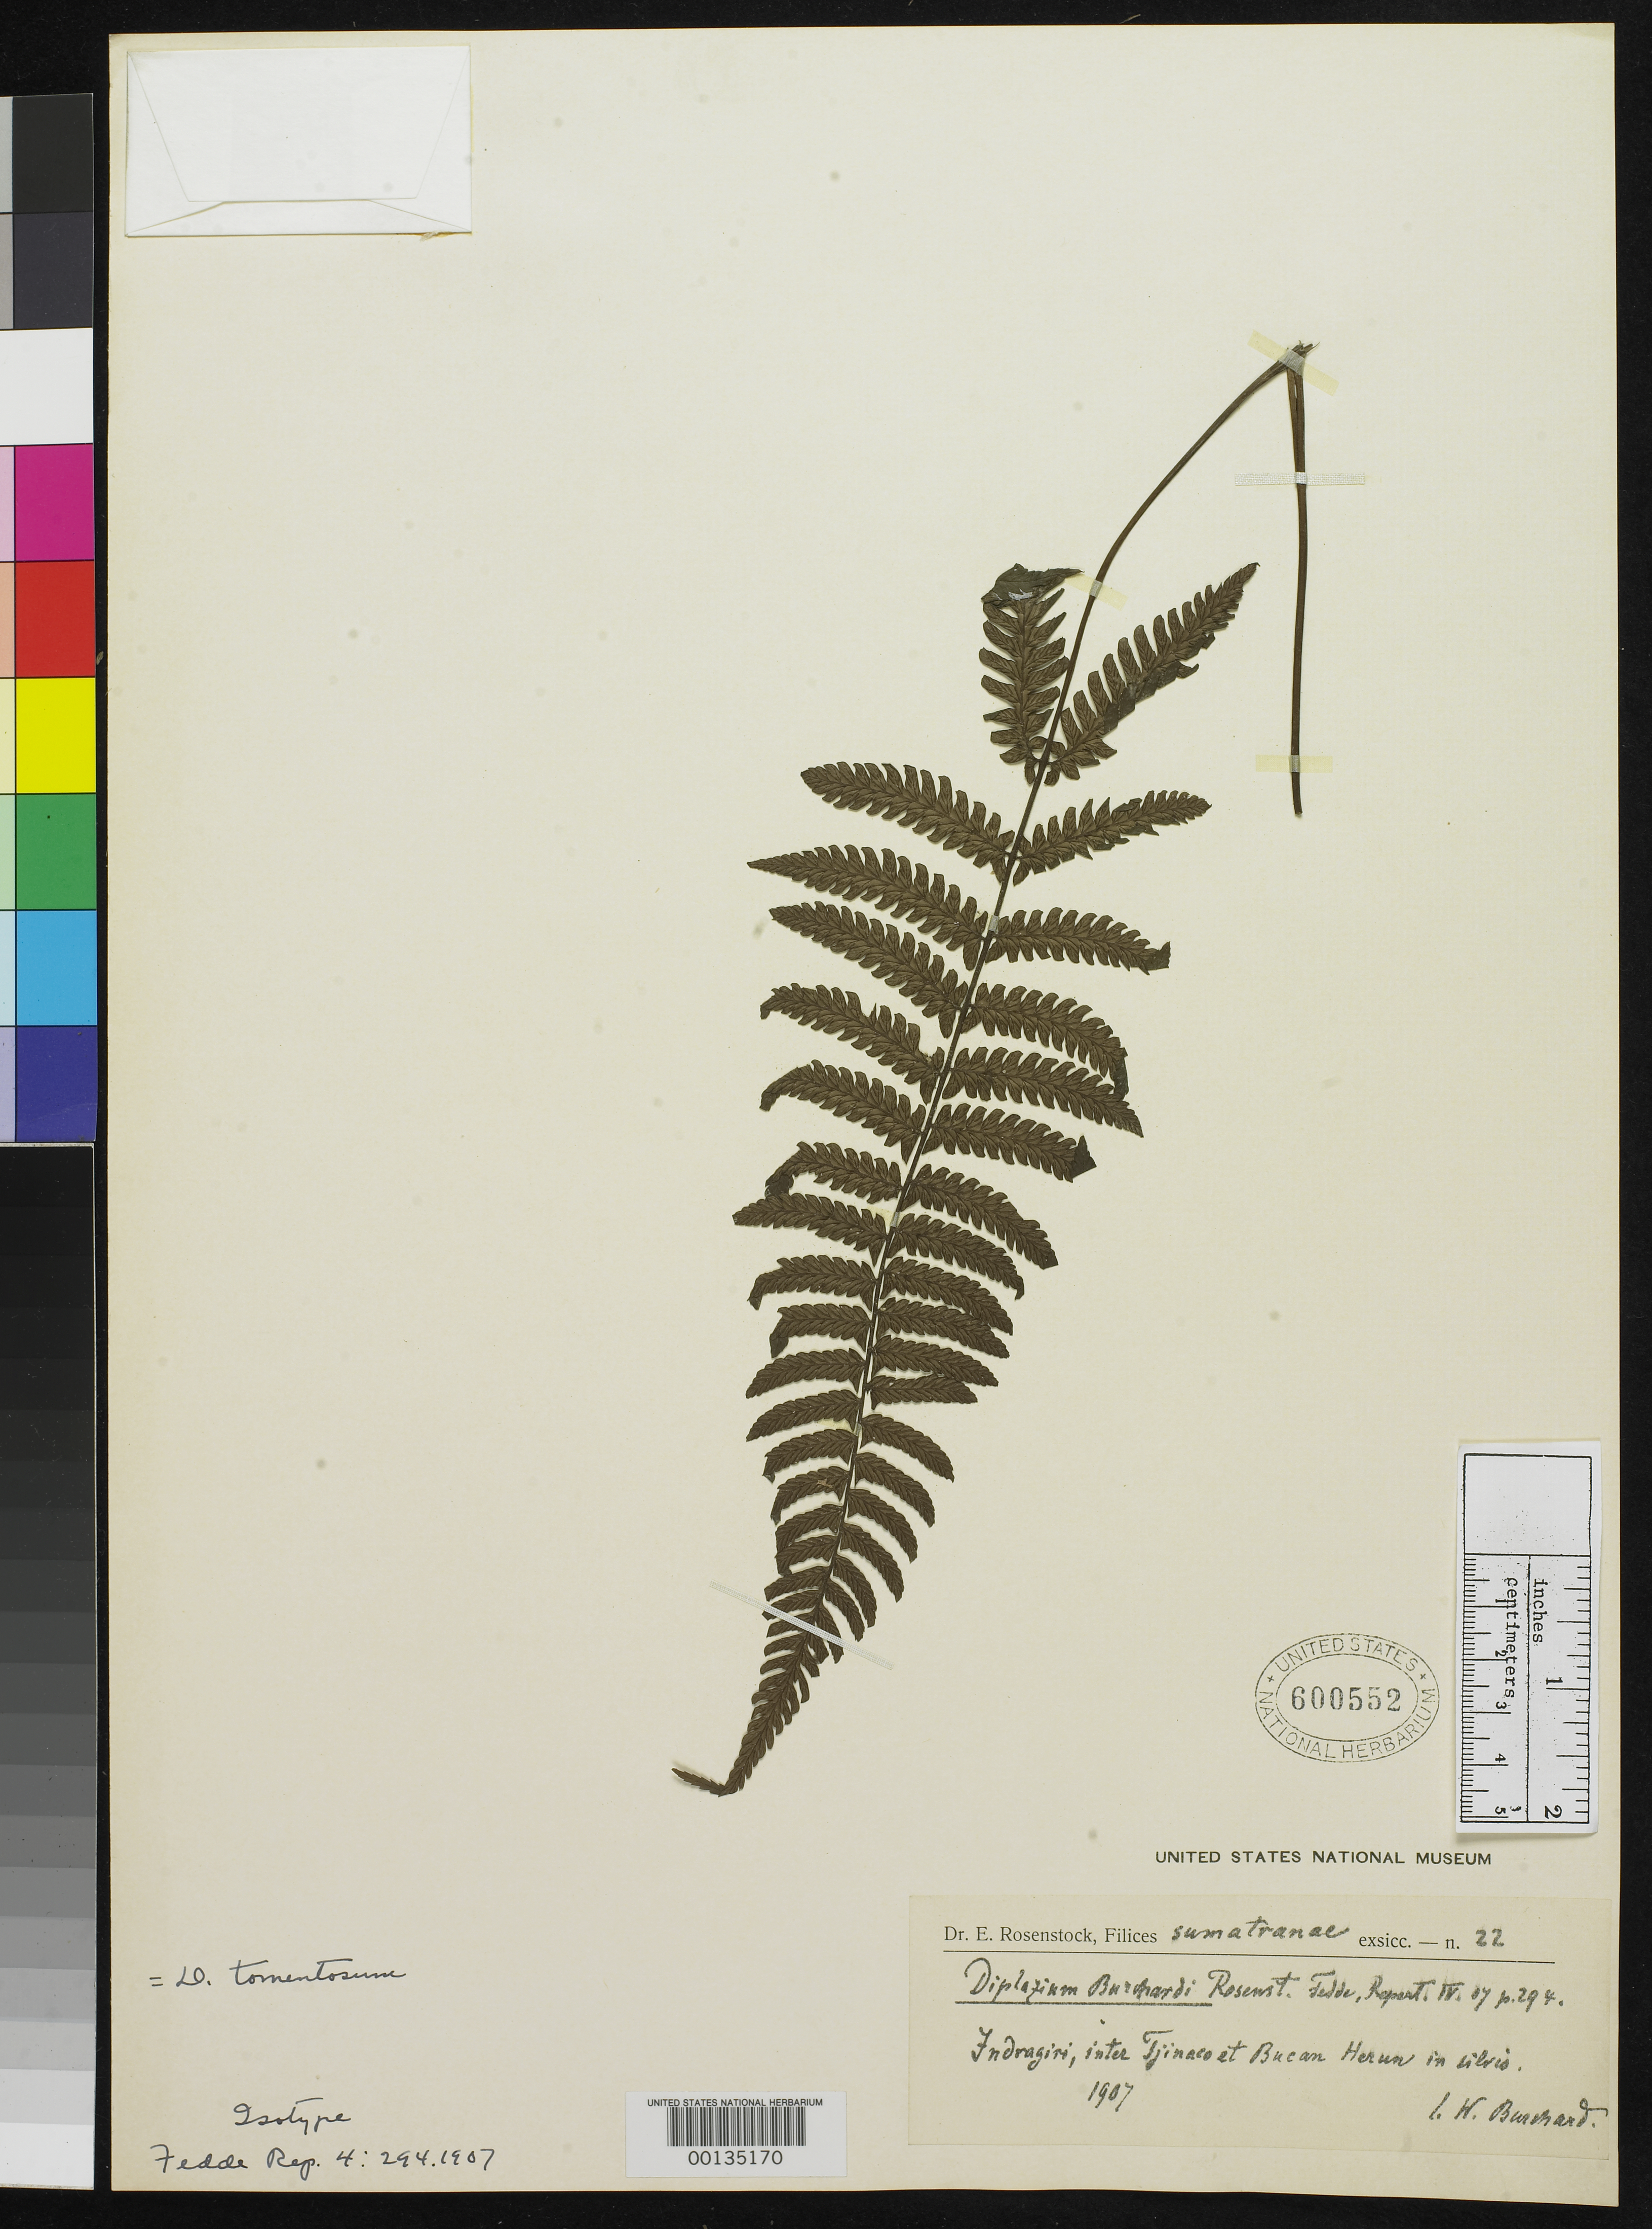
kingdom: Plantae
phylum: Tracheophyta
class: Polypodiopsida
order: Polypodiales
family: Athyriaceae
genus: Diplazium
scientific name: Diplazium burchardii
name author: Rosenst.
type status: Type Collection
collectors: H. Burchard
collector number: Rosenstock Exs. 22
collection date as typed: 1907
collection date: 1907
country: Indonesia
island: Sumatra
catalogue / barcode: US 600552